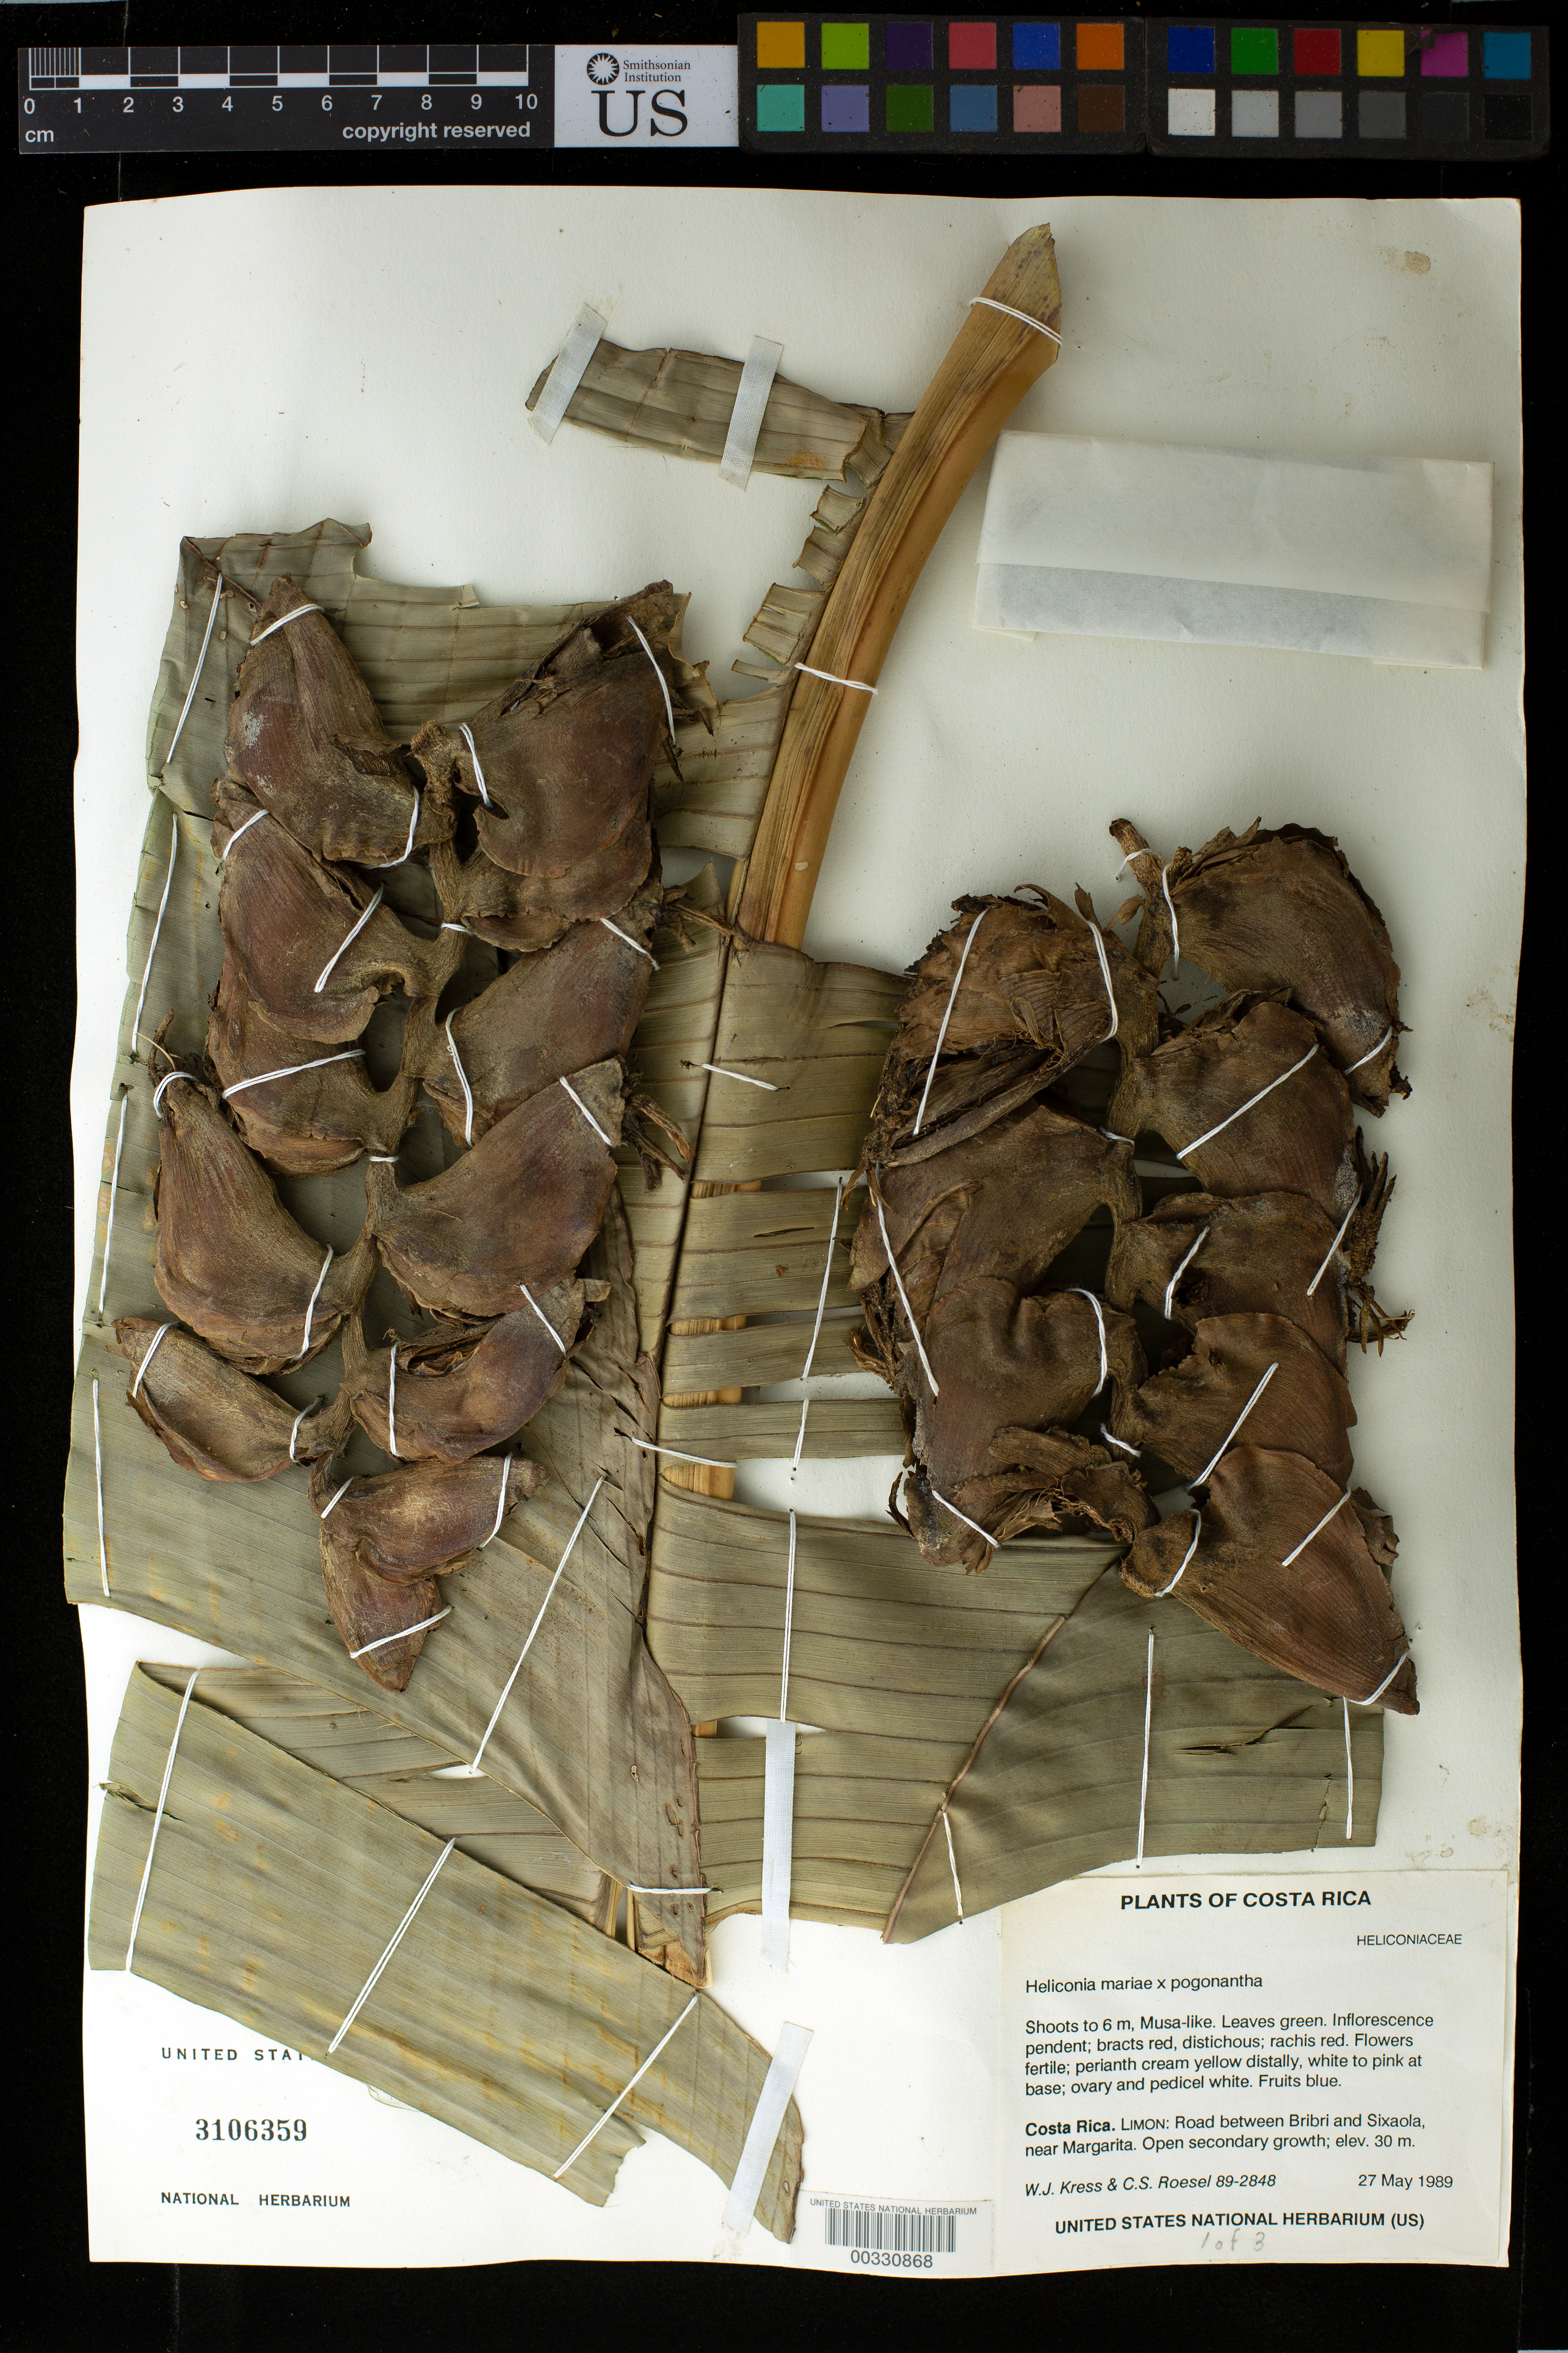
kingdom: Plantae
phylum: Tracheophyta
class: Liliopsida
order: Zingiberales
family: Heliconiaceae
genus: Heliconia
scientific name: Heliconia x mariae-pogonantha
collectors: W. J. Kress & C. S. Roesel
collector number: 89-2848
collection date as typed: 27 May 1989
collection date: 1989-05-27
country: Costa Rica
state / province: Limón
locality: Road between bribri and sixaola, near margarita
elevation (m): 30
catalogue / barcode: US 3106359